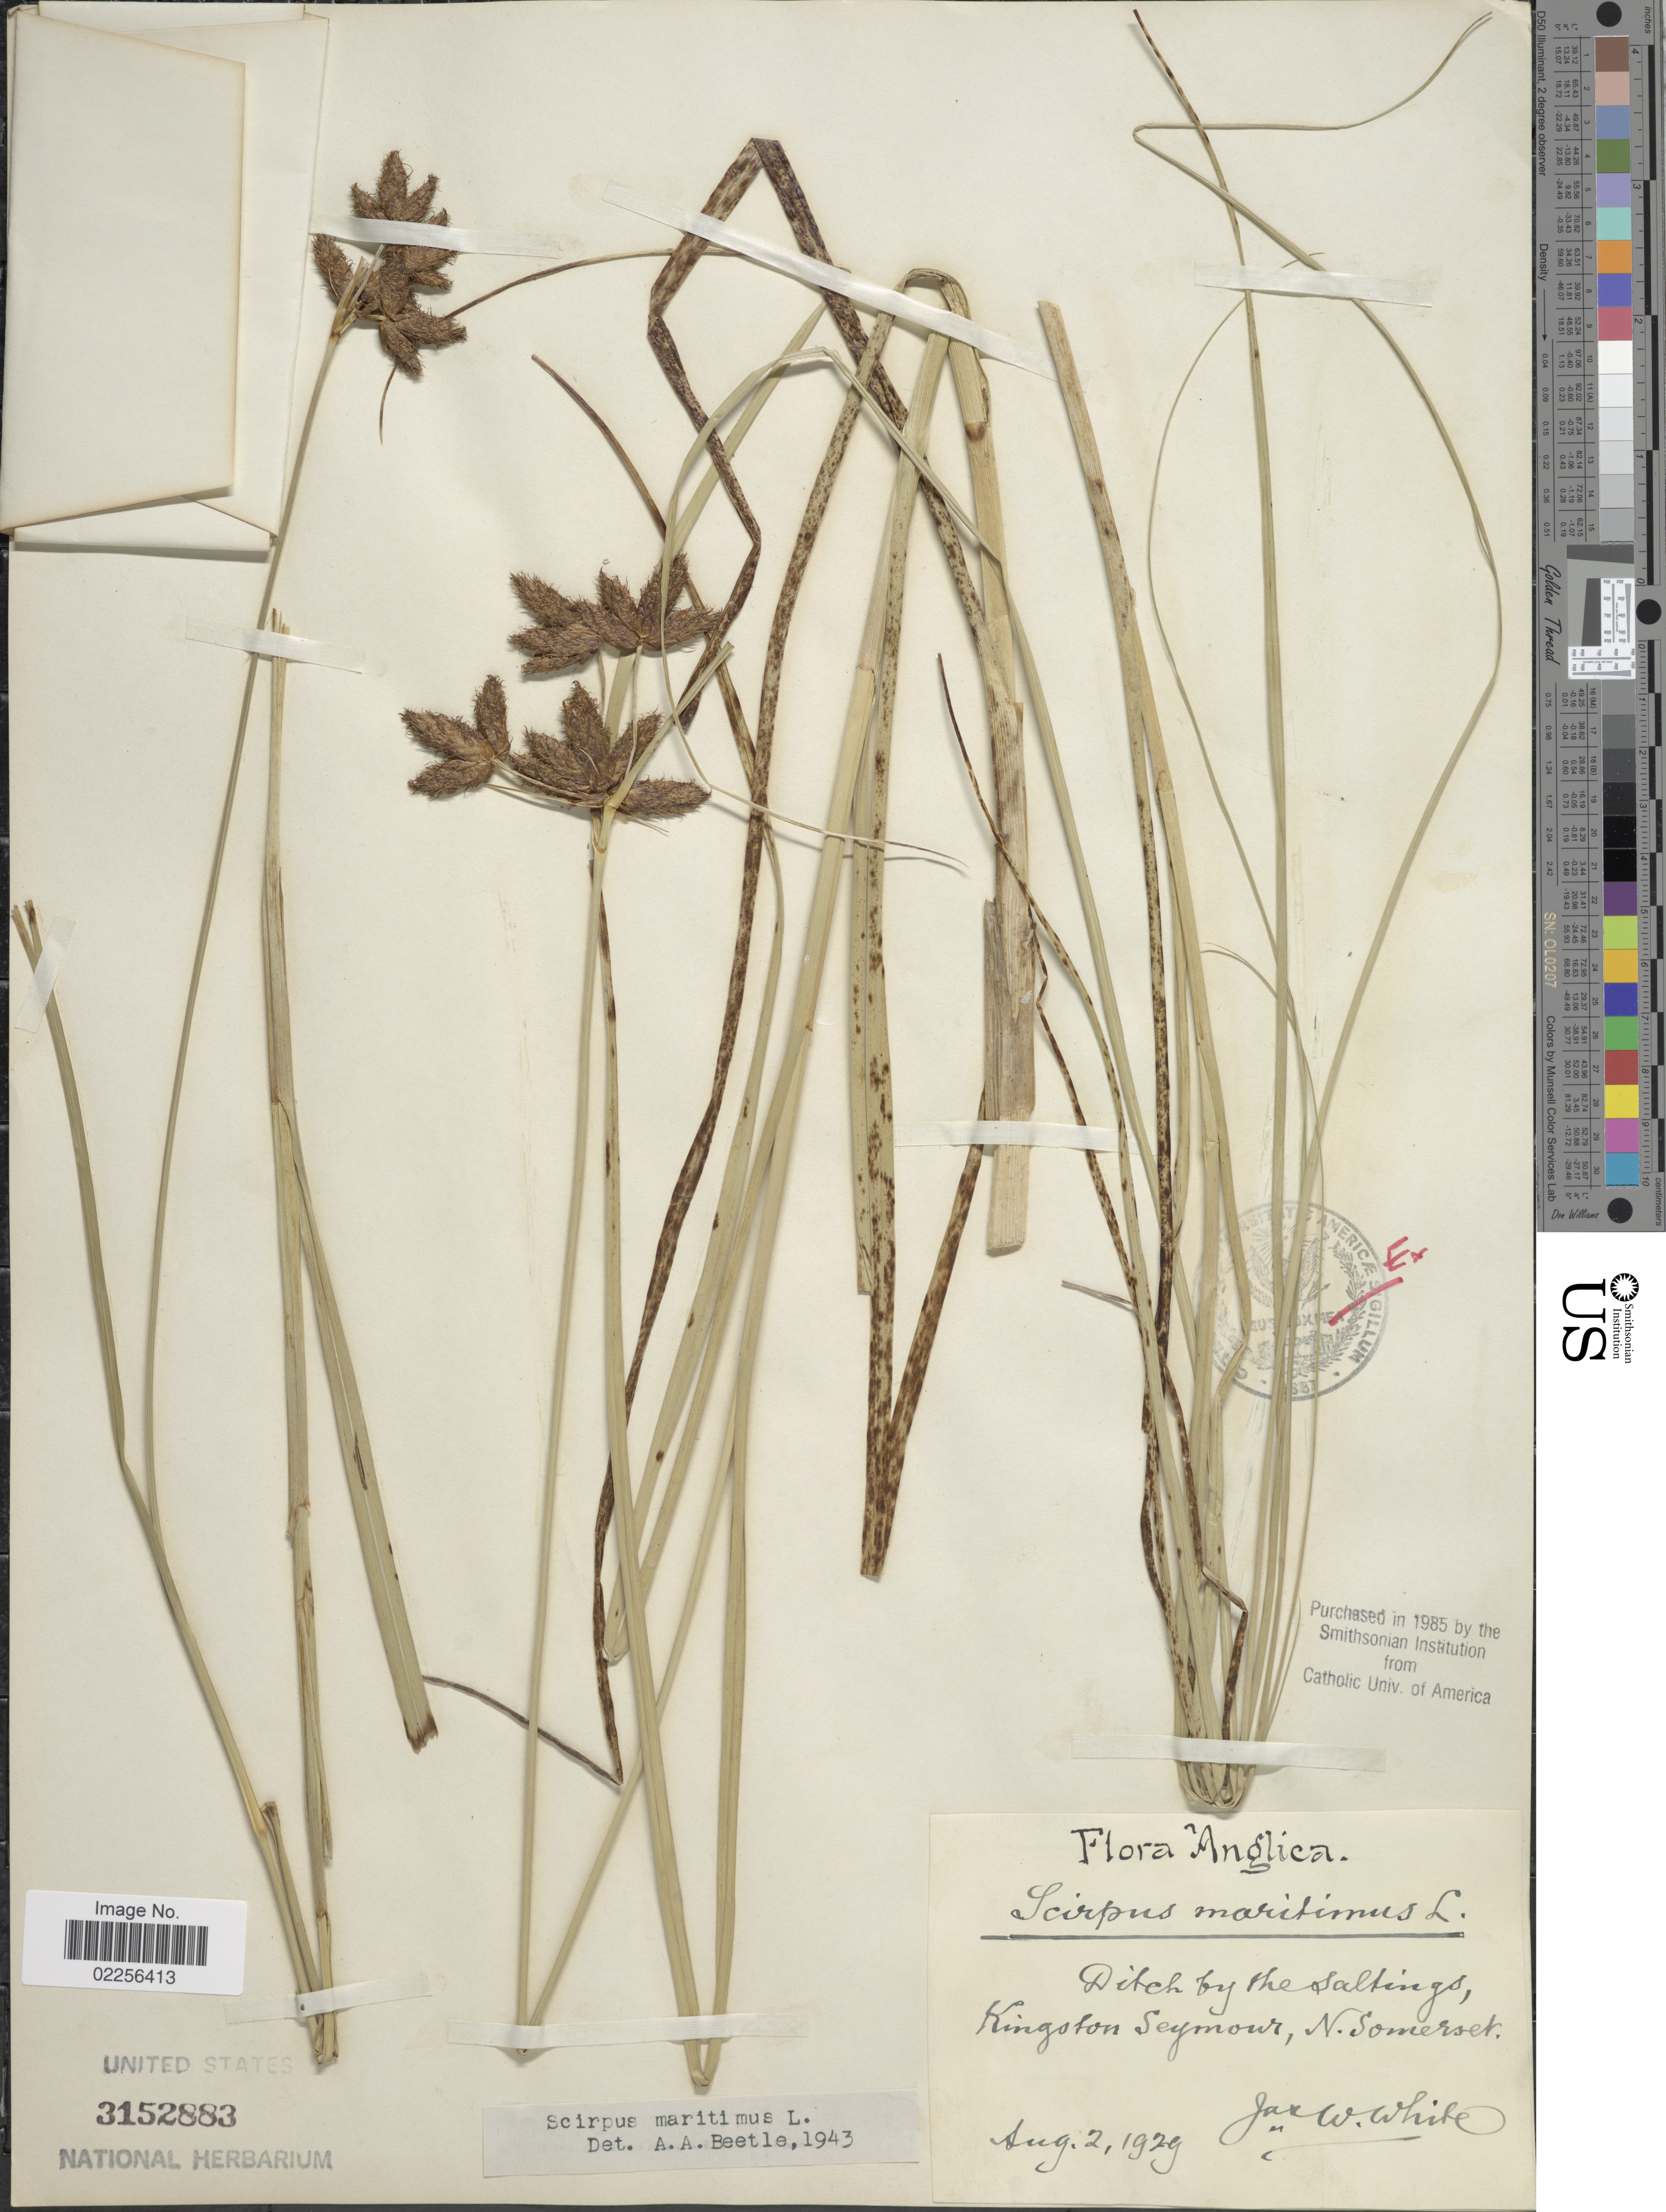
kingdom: Plantae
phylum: Tracheophyta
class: Liliopsida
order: Poales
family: Cyperaceae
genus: Bolboschoenus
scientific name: Bolboschoenus maritimus subsp. maritimus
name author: (L.) Palla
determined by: Strong, Mark T., (BOT), Smithsonian Institution - National Museum of Natural History (UNITED STATES)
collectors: J. W. White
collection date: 1929-08-02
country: United Kingdom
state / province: England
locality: Kingston Seymour, N. Somerset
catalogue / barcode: US 3152883